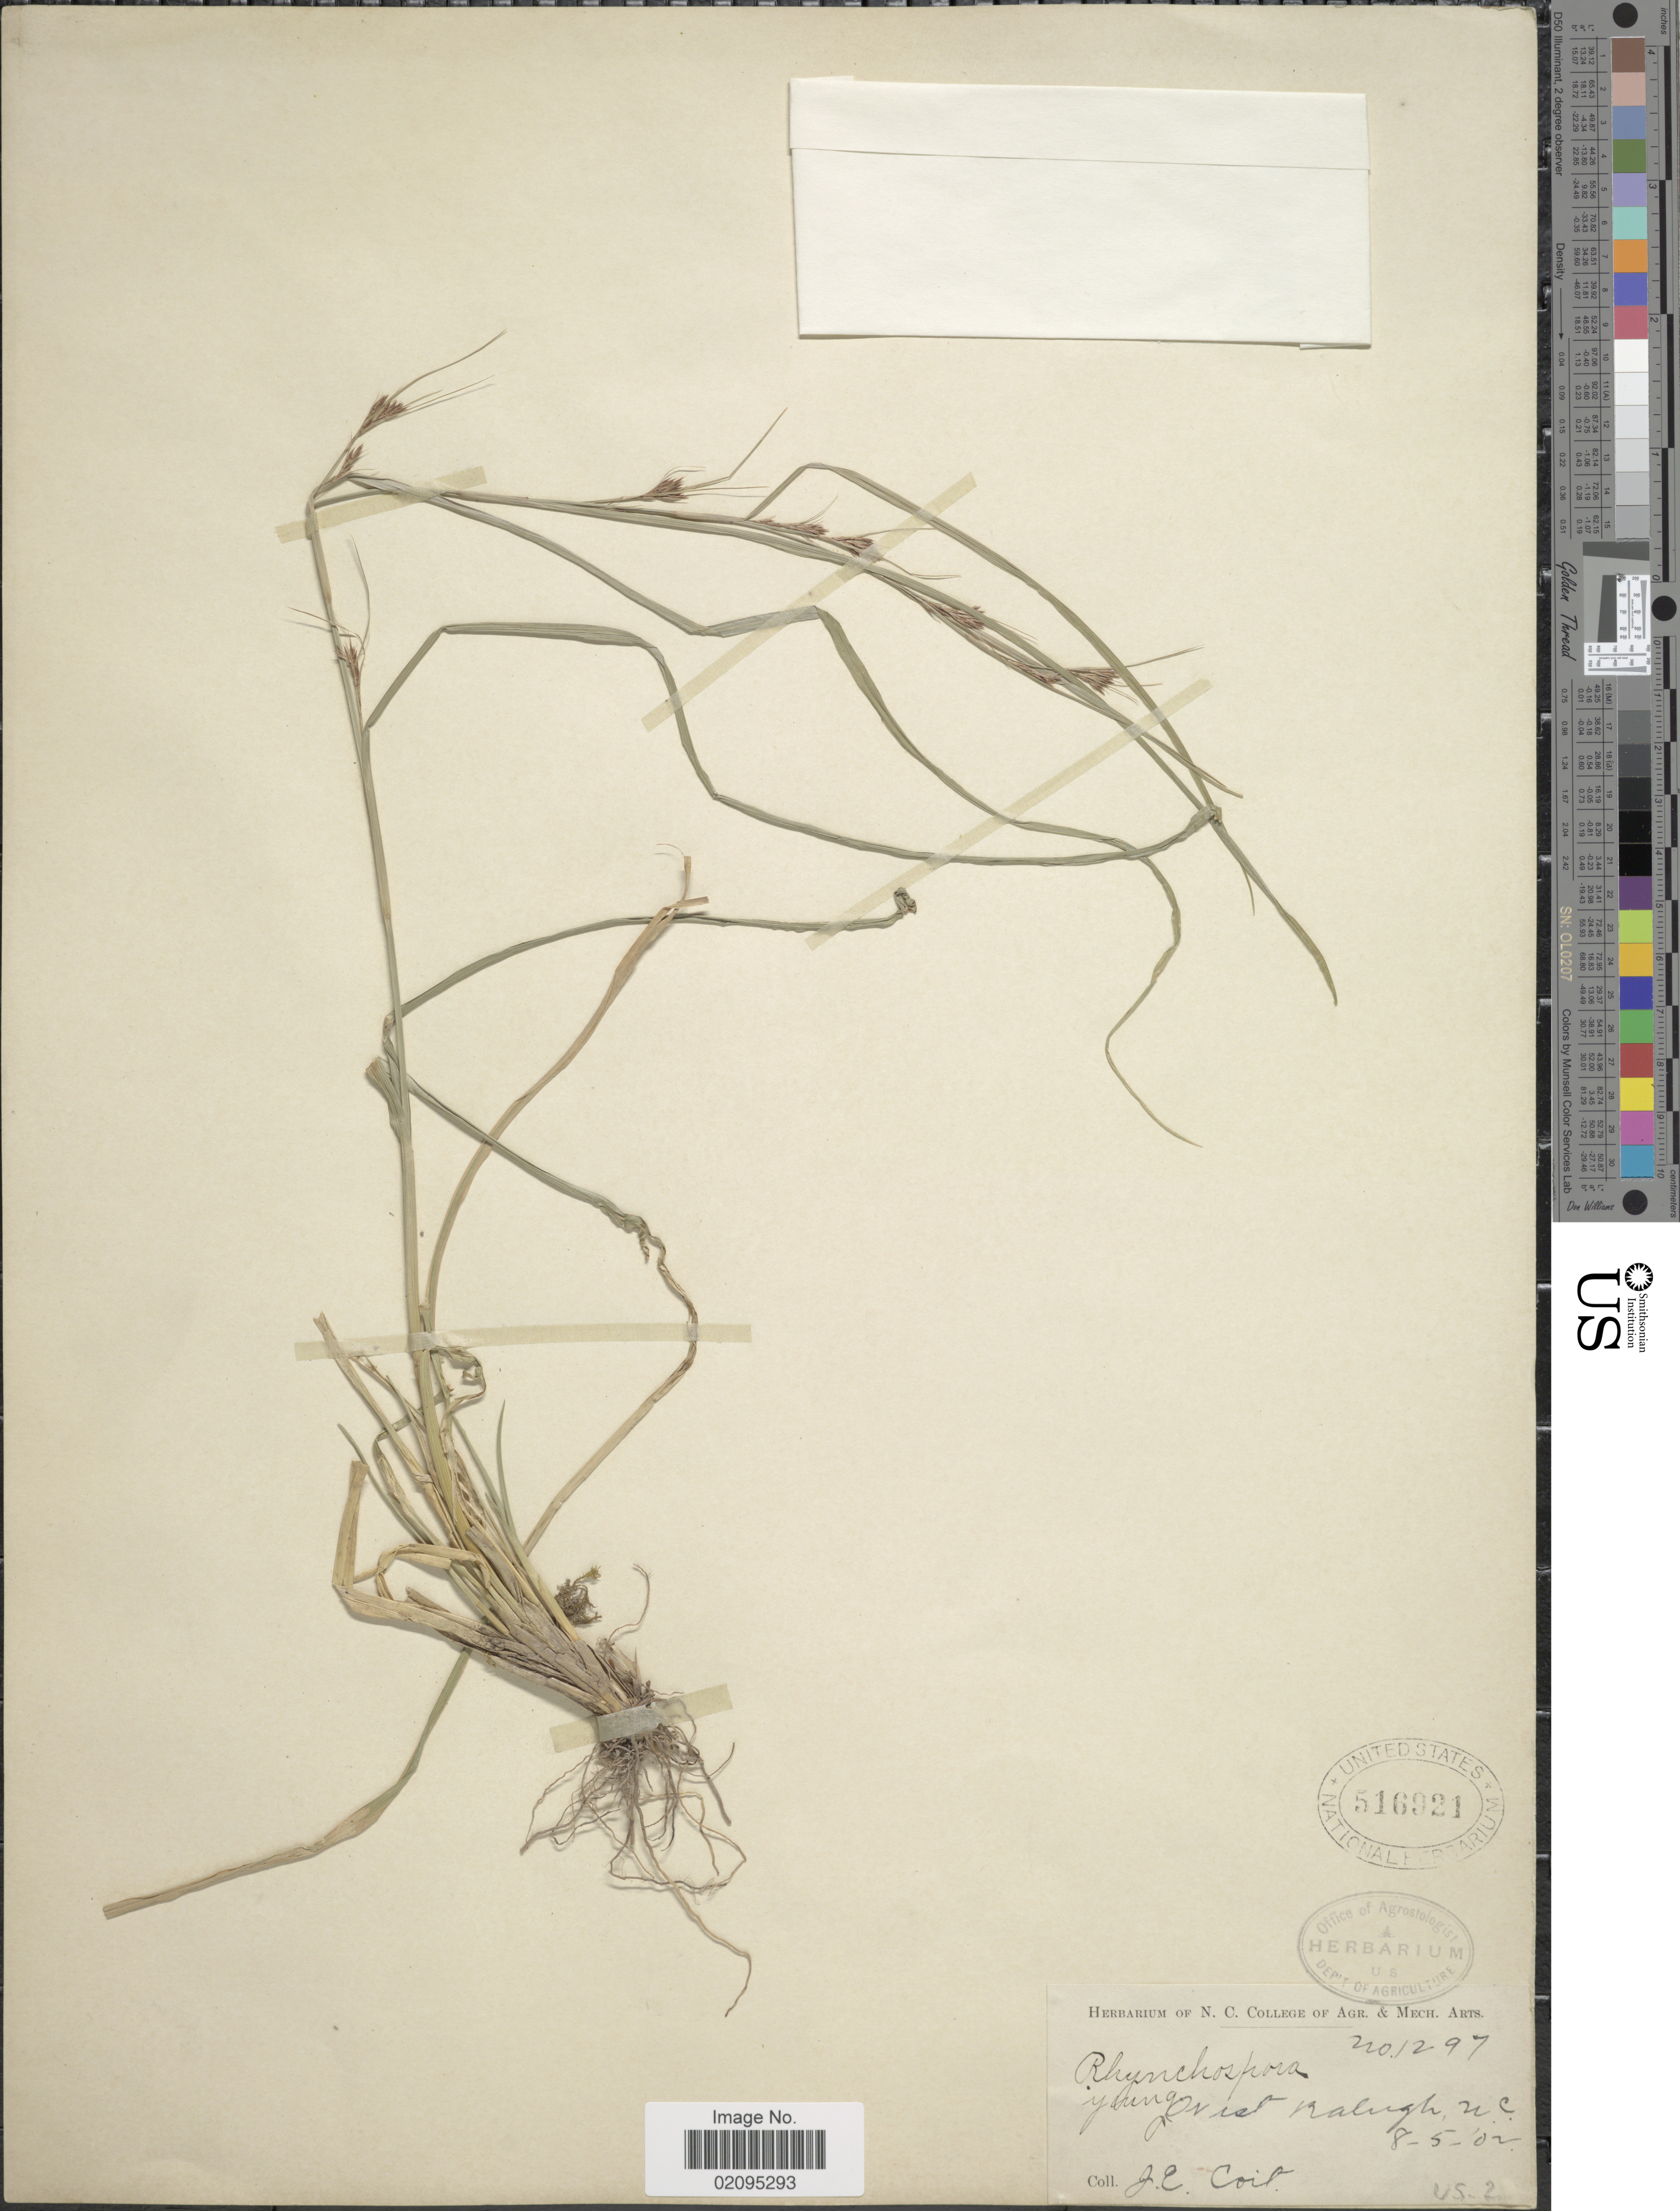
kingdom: Plantae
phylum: Tracheophyta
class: Liliopsida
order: Poales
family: Cyperaceae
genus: Rhynchospora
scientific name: Rhynchospora sp.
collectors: J. Coit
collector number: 1297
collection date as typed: Transcribed d/m/y: 5/8/2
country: United States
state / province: North Carolina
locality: West Raleigh.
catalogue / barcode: US 516921